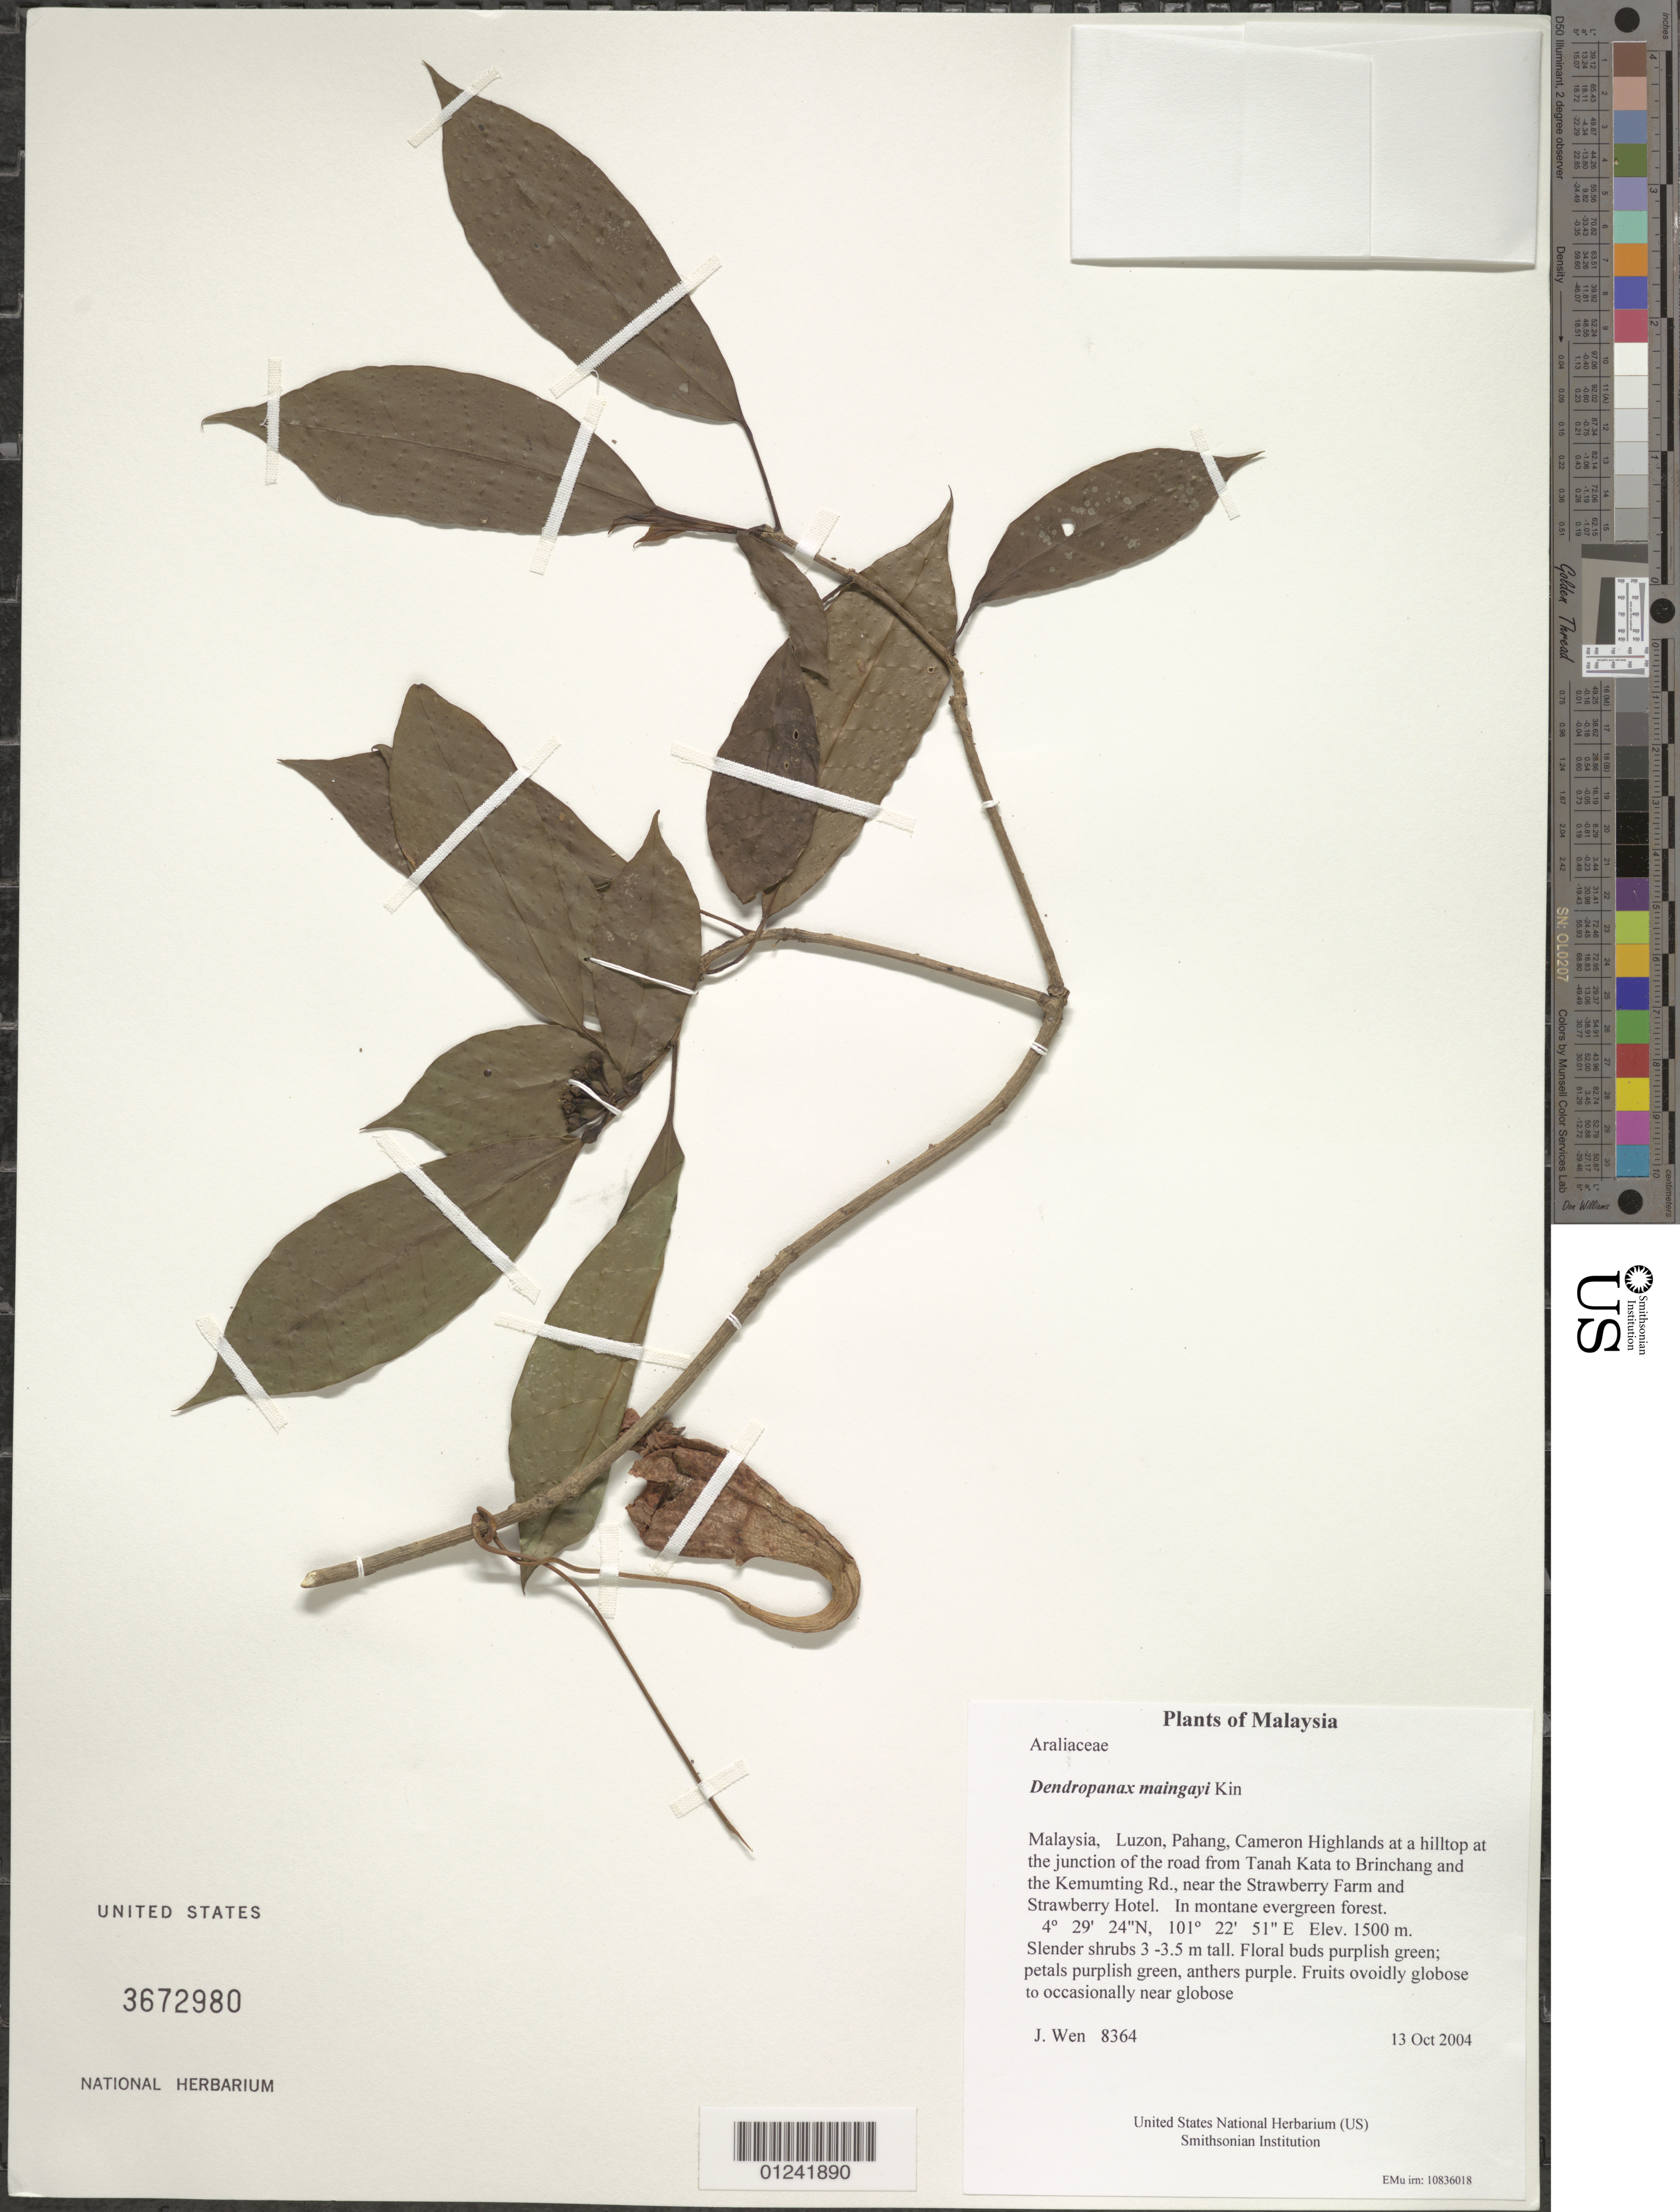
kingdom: Plantae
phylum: Tracheophyta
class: Magnoliopsida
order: Apiales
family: Araliaceae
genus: Dendropanax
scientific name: Dendropanax maingayi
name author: King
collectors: J. Wen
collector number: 8364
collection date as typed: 13 Oct 2004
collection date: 2004-10-13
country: Malaysia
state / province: Pahang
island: Luzon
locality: Cameron Highlands at a hilltop at the junction of the road from Tanah Kata to Brinchang and the Kemumting Rd., near the Strawberry Farm and Strawberry Hotel.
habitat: In montane evergreen forest.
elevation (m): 1500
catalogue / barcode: US 3672980